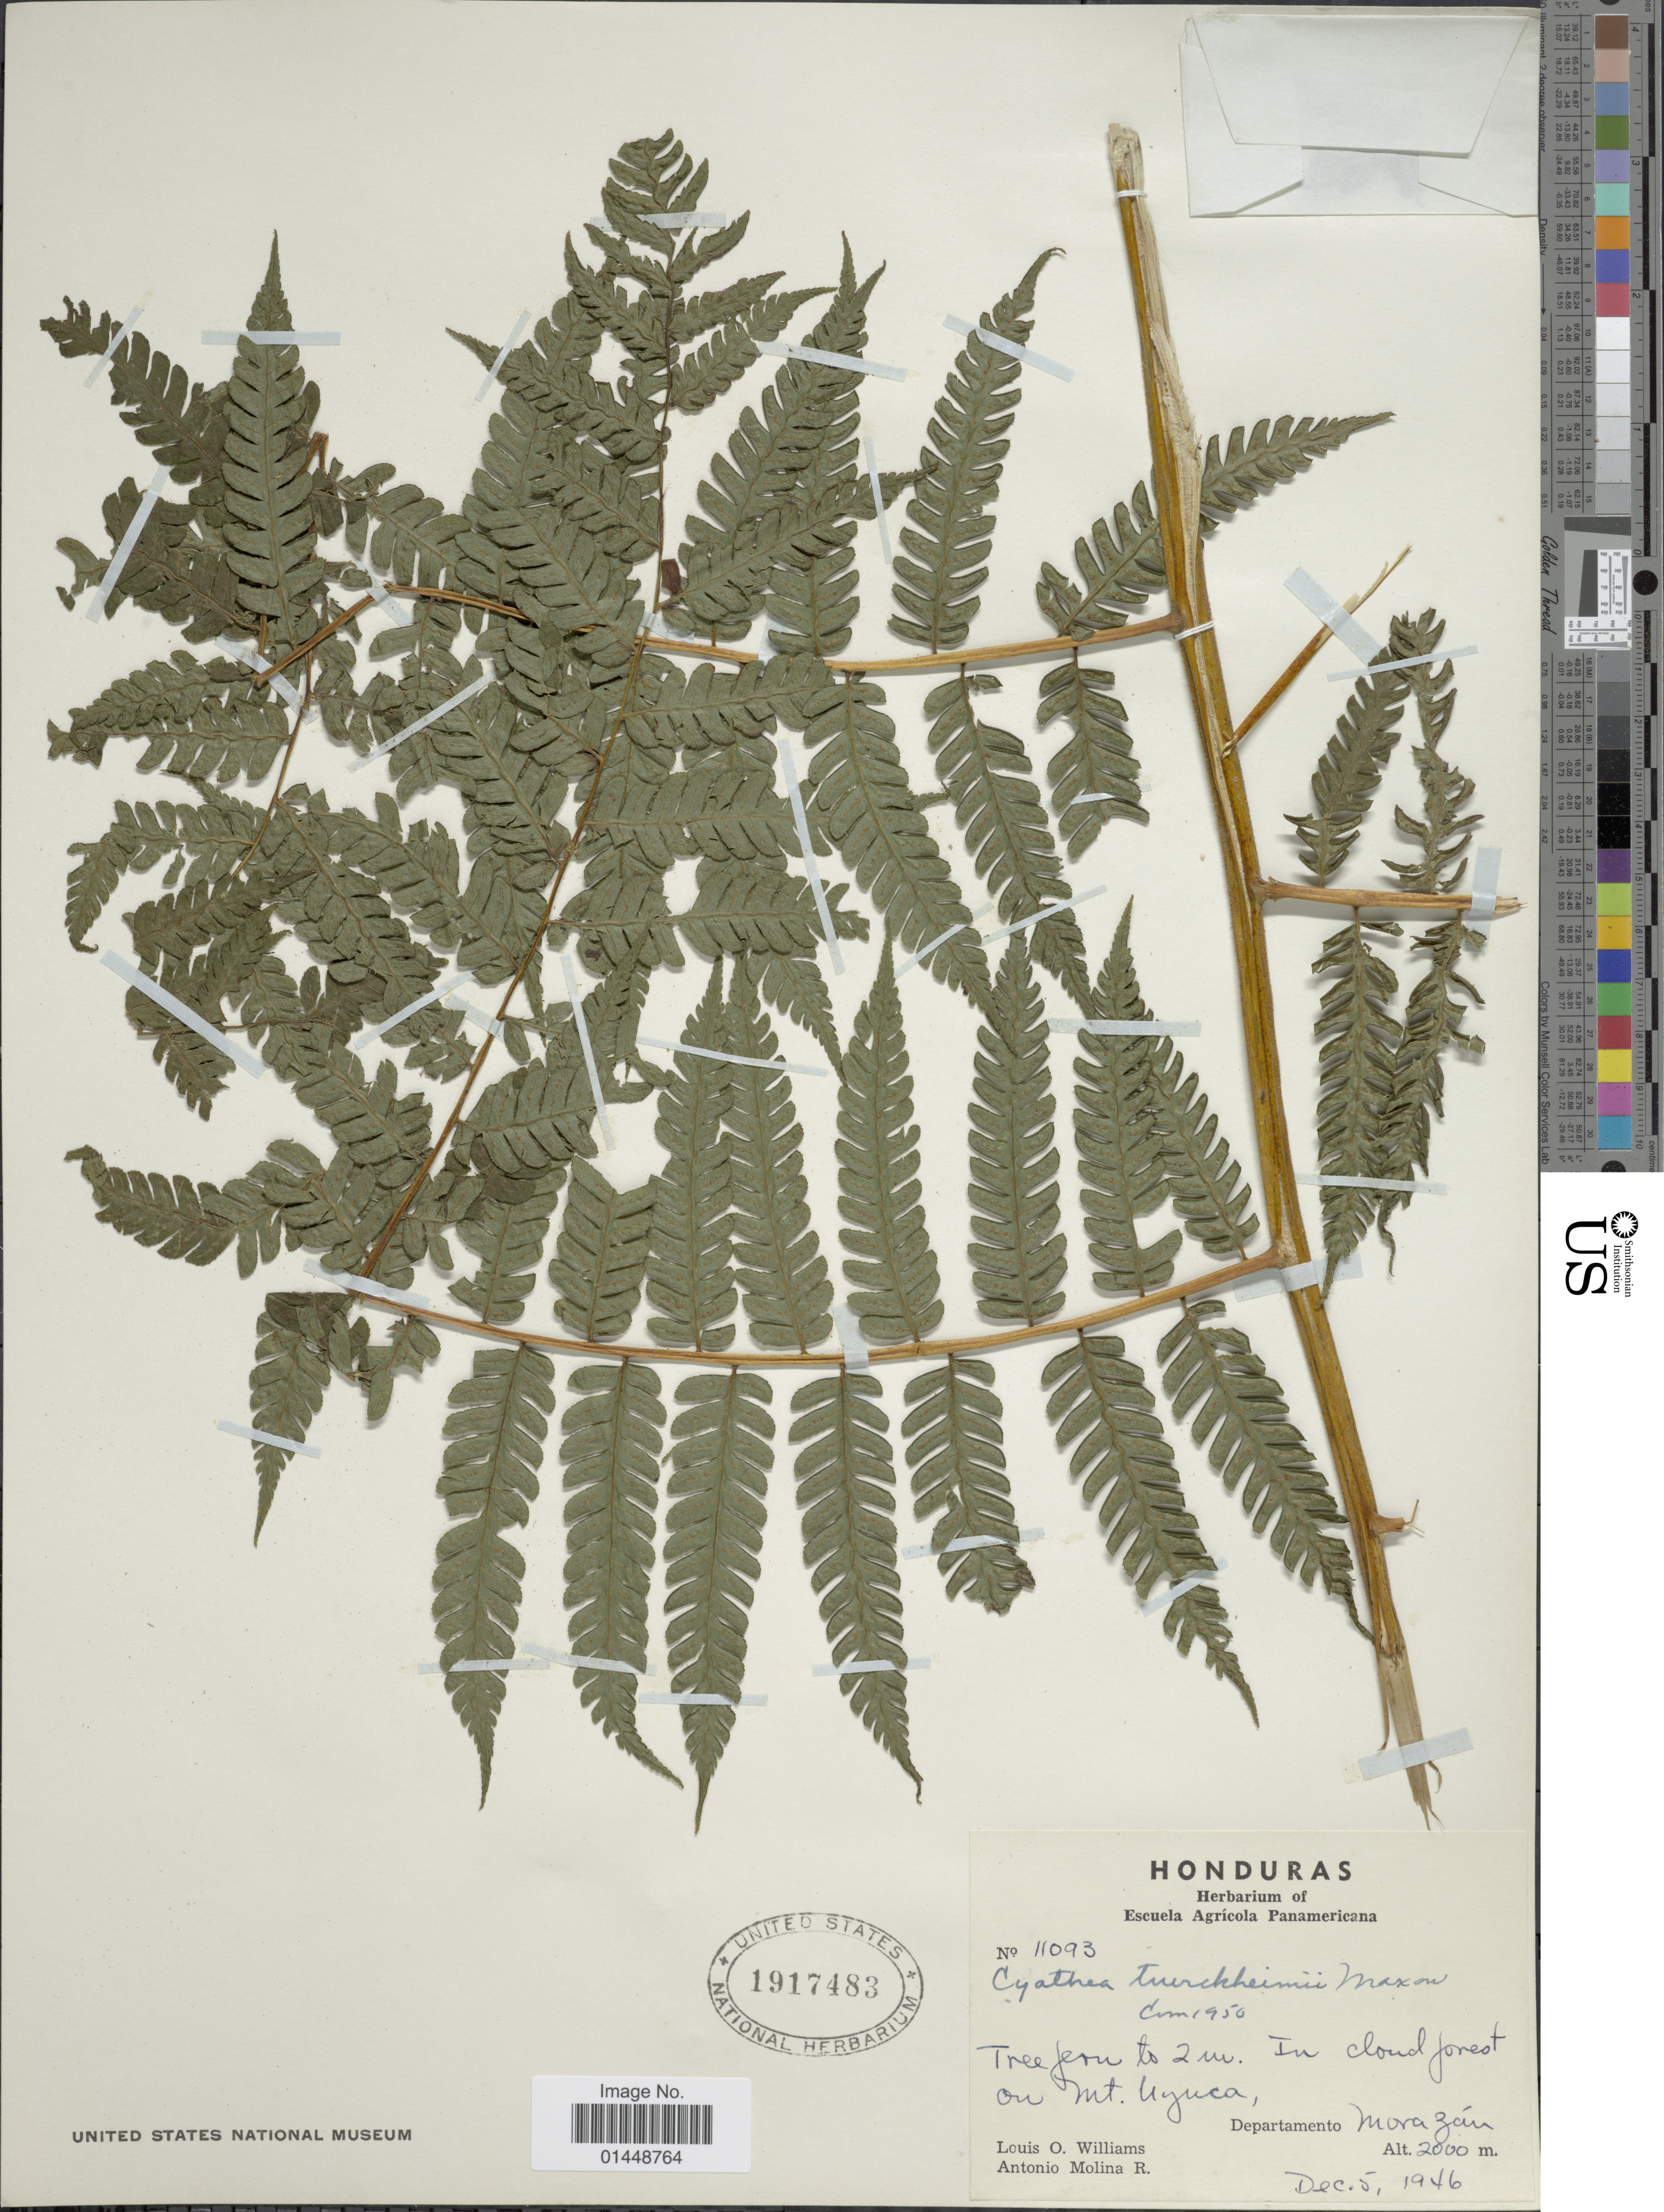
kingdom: Plantae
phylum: Tracheophyta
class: Polypodiopsida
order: Cyatheales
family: Cyatheaceae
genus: Cyathea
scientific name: Cyathea divergens var. tuerckheimii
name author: (Maxon) R.M. Tryon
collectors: L. O. Williams & A. Molina R.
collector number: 11093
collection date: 1946-12-05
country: Honduras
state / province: Fco. Morazán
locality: In cloud forest on Mt. Uyuca, Departamento Morazán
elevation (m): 2000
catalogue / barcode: US 1917483